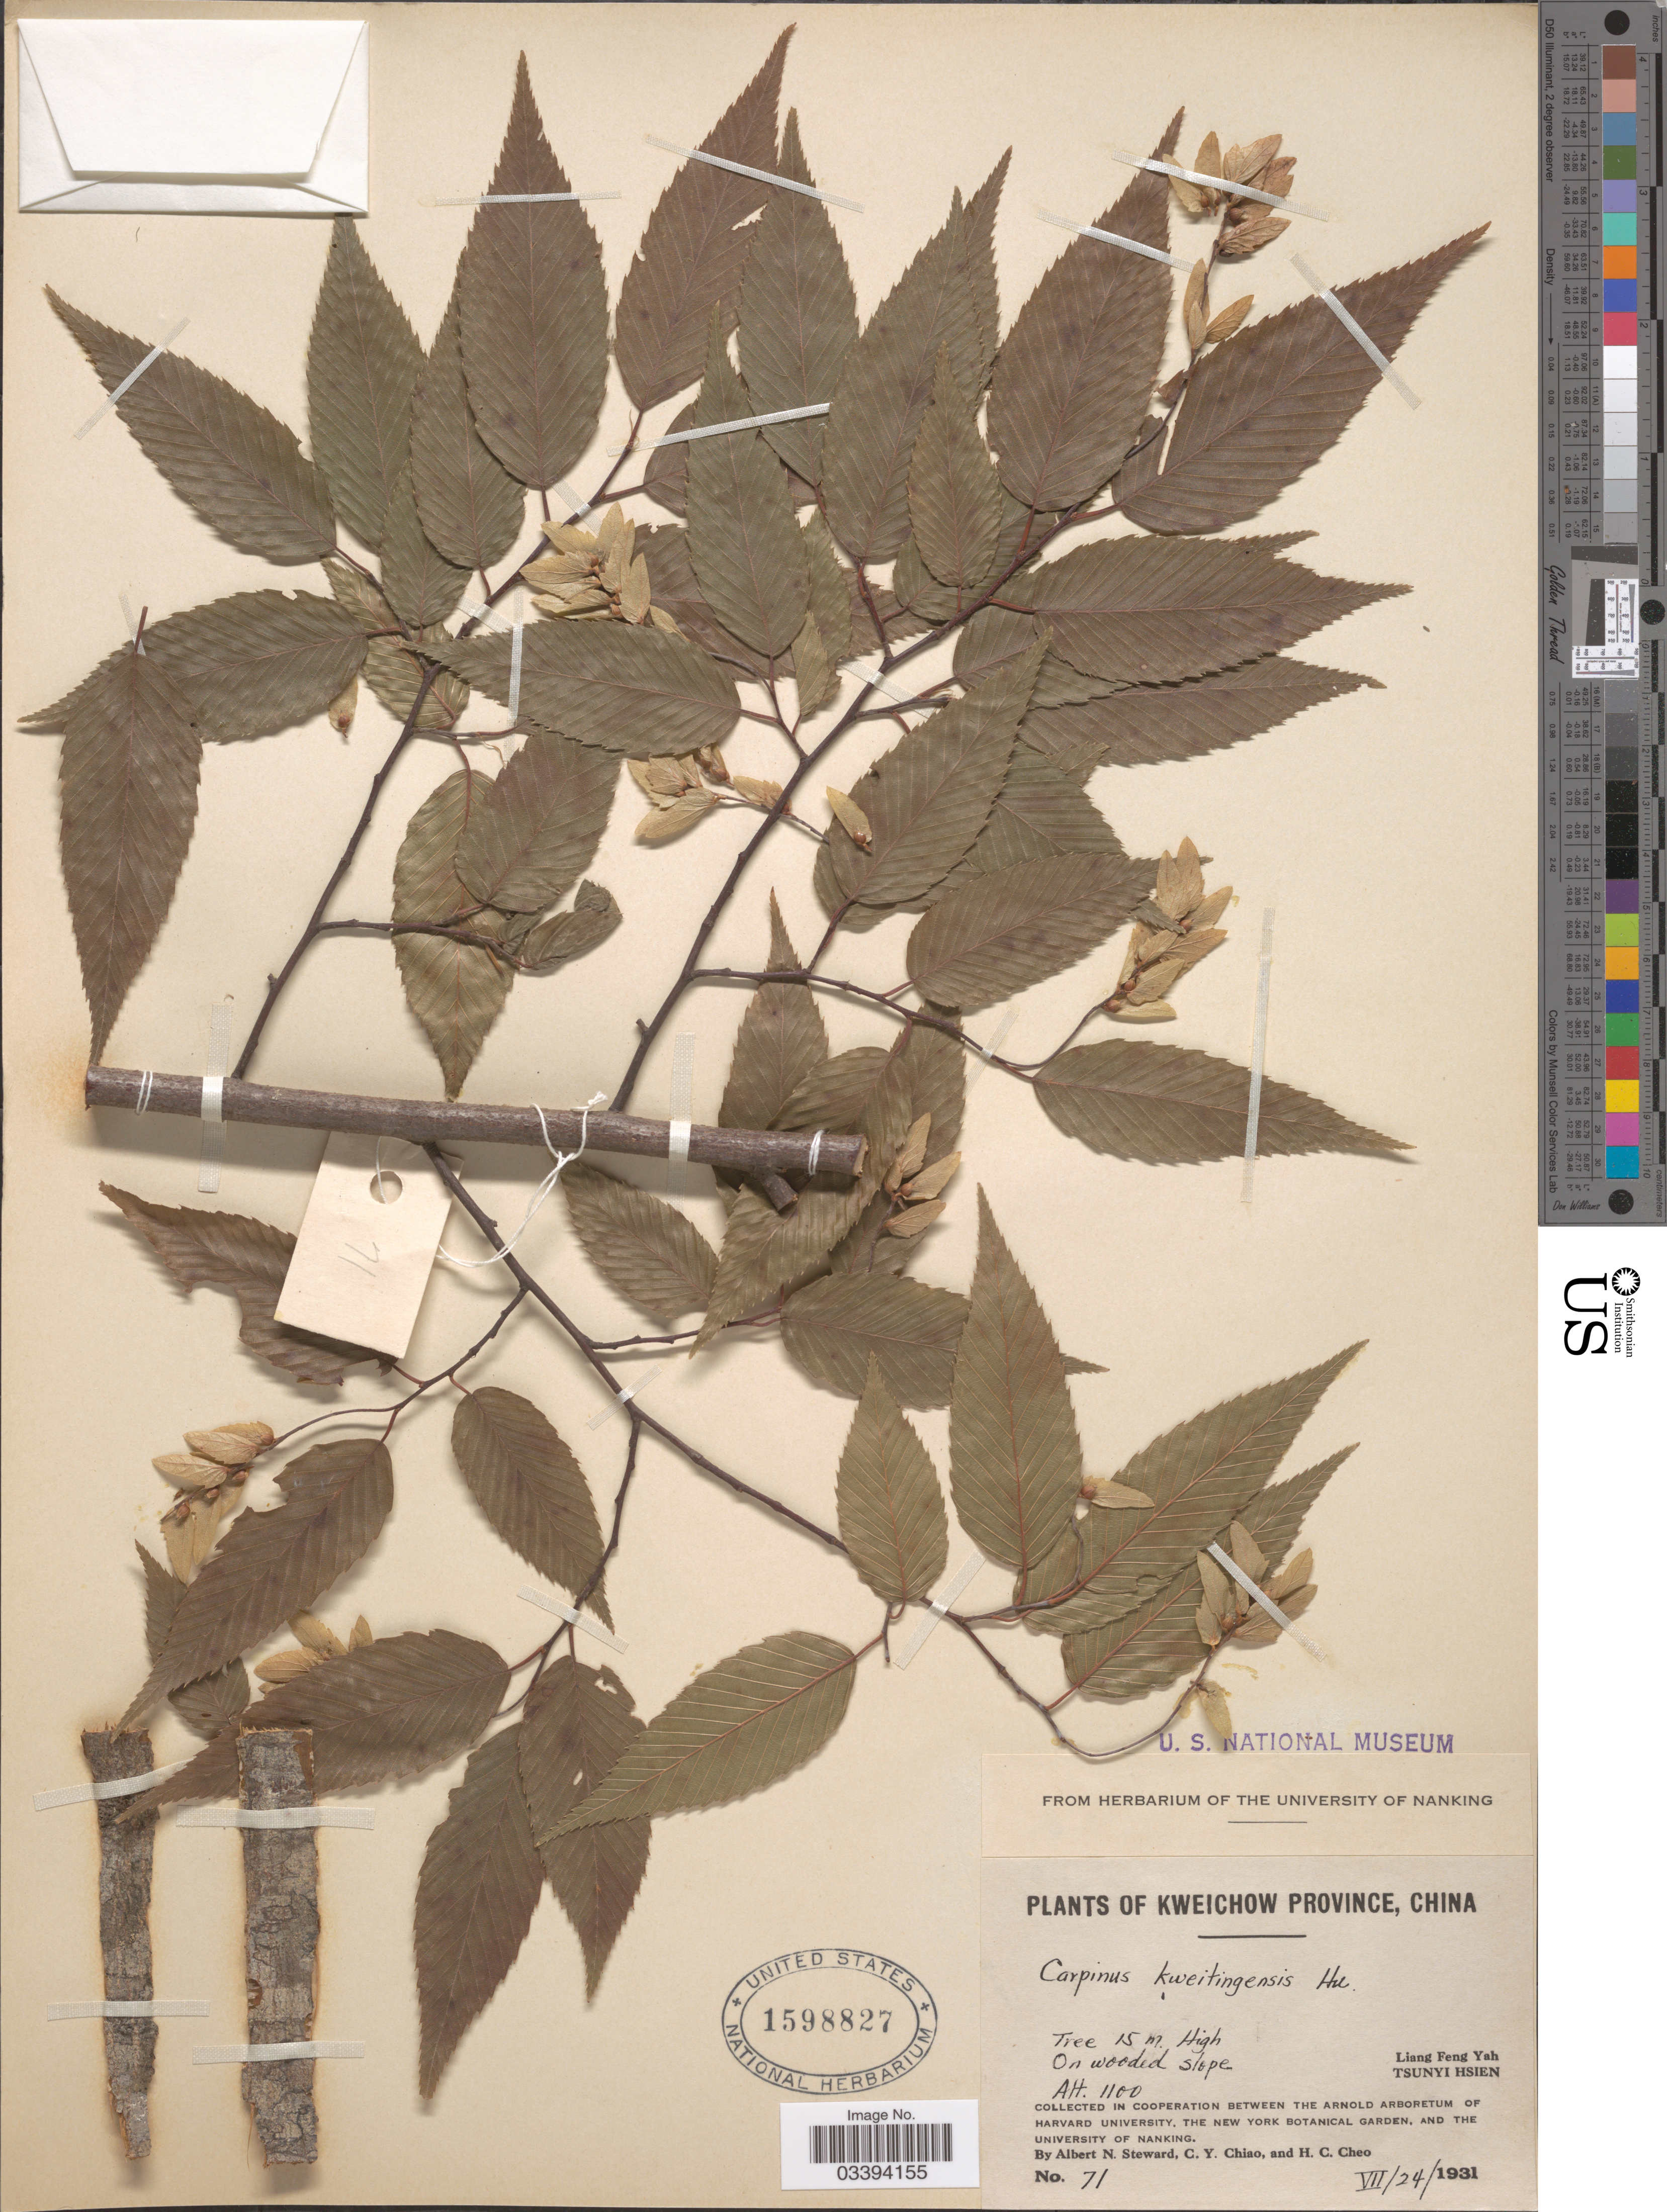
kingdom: Plantae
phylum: Tracheophyta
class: Magnoliopsida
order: Fagales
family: Betulaceae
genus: Carpinus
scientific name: Carpinus kweitingensis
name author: Hu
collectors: A. N. Steward, C. Y. Chiao & H. Cheo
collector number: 71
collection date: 1931-07-24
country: China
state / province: Guizhou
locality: Kweichow Province. Liang Feng Yah Tsunyi Hsien.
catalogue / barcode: US 1598827